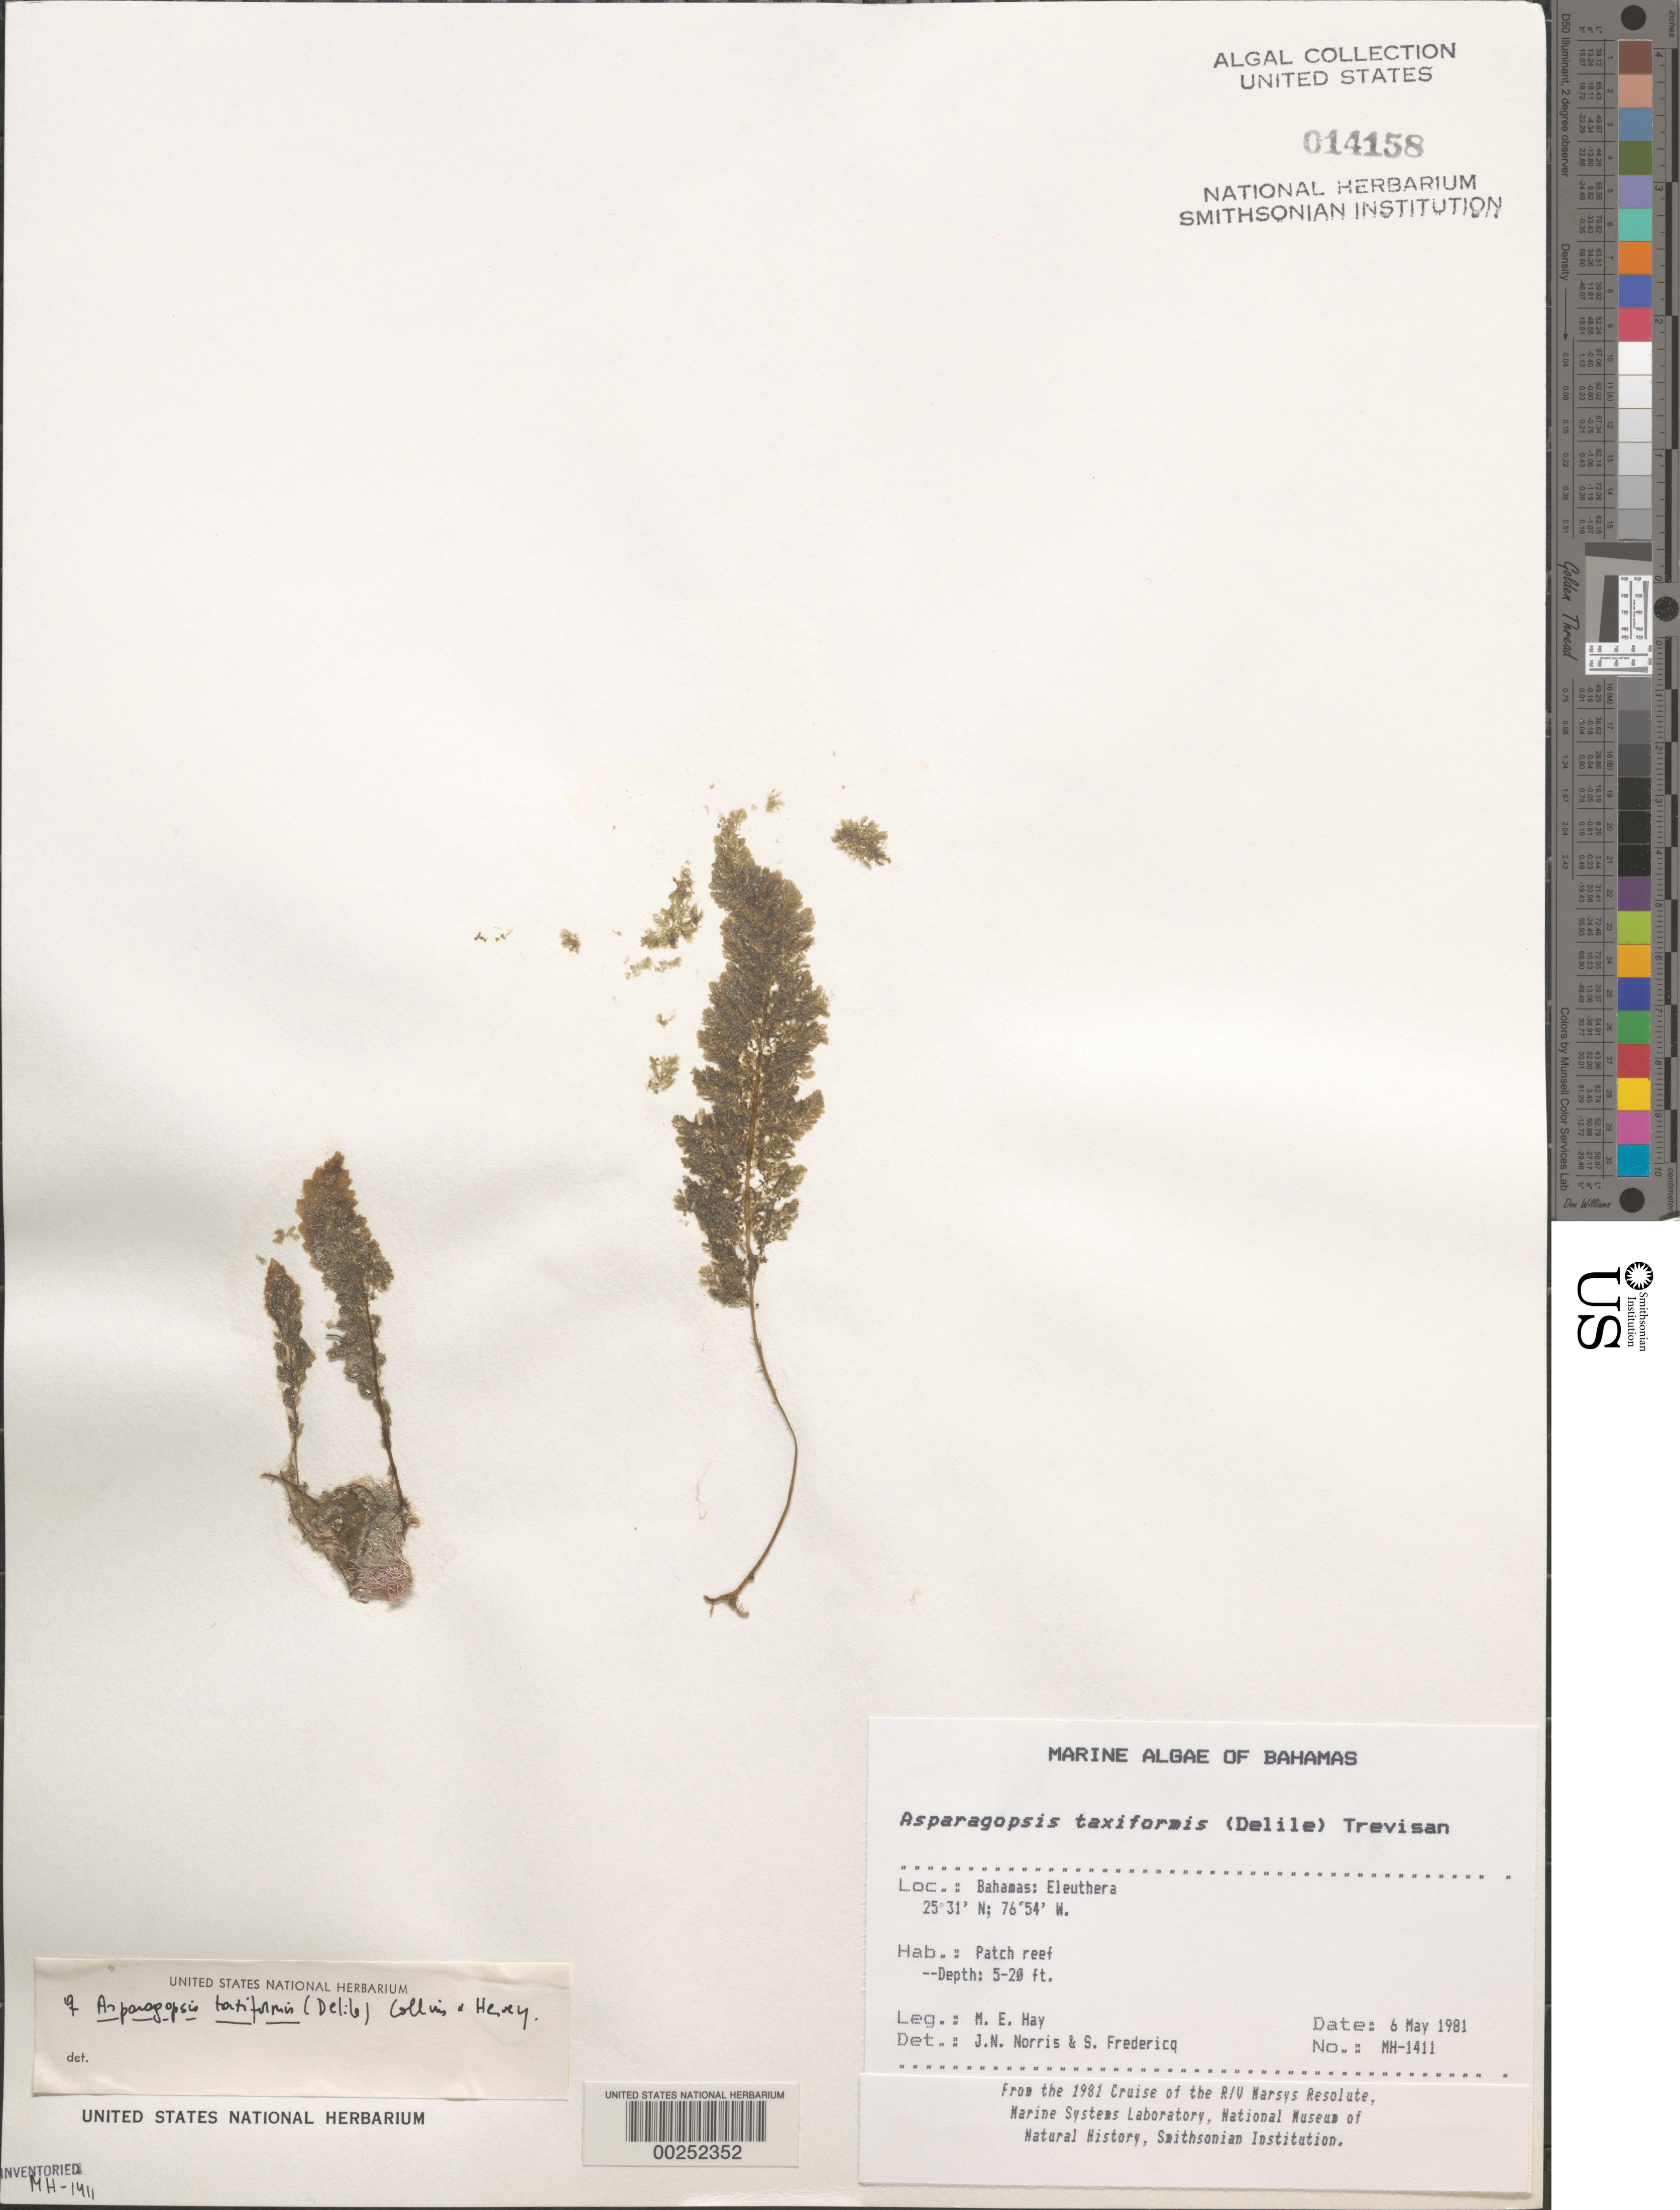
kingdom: Plantae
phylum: Rhodophyta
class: Florideophyceae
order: Bonnemaisoniales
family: Bonnemaisoniaceae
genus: Asparagopsis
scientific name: Asparagopsis taxiformis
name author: (Delile) Trevis.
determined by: Norris, J. N.; Fredericq, S.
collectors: M. E. Hay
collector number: MEH-1411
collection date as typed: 06 May 1981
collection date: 1981-05-06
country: Bahamas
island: Eleuthera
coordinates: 23 31' N, 76 54' W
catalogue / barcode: US 14158